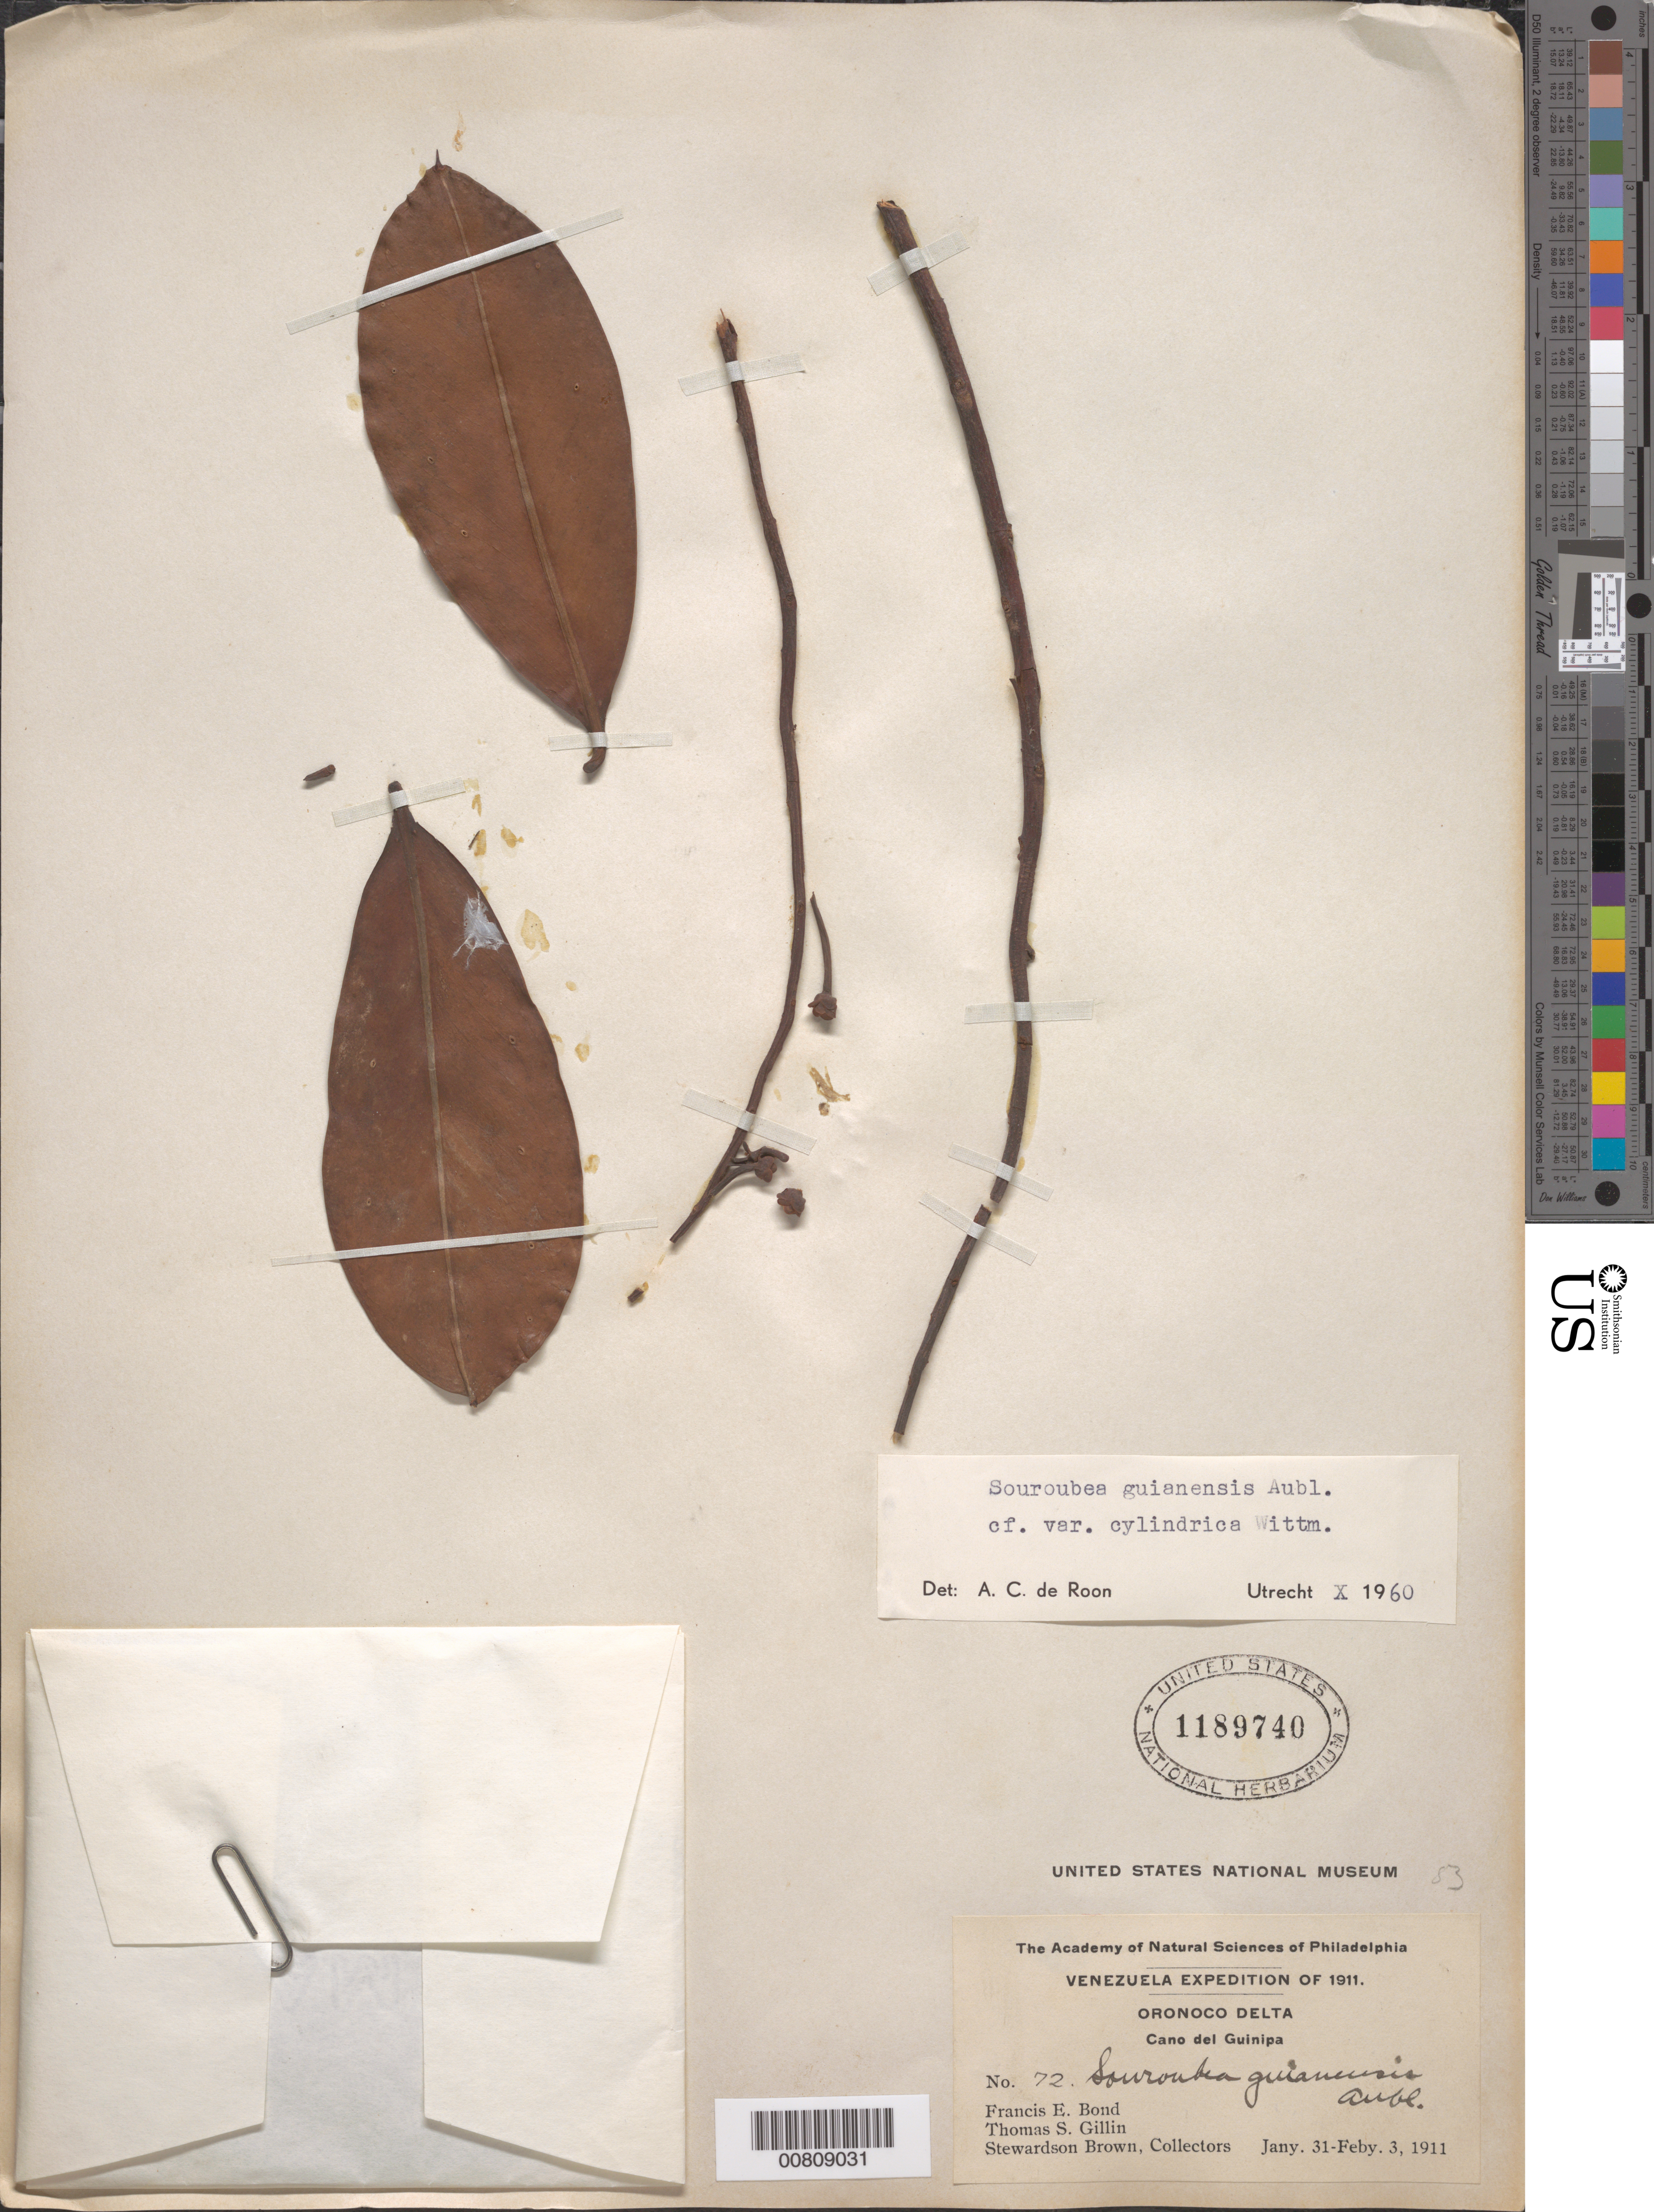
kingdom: Plantae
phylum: Tracheophyta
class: Magnoliopsida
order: Ericales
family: Marcgraviaceae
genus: Souroubea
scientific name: Souroubea guianensis var. cylindrica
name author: (Wittm.) de Roon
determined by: de Roon, A. C.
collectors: F. Bond, T. Gillin & S. Brown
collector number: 72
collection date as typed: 31 January -3 February 1911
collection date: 1911-01-31/1911-02-03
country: Venezuela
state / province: Monagas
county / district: Maturin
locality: Oronoco Delta along Rio Guanipa, including Indian and Creole villages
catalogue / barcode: US 1189740